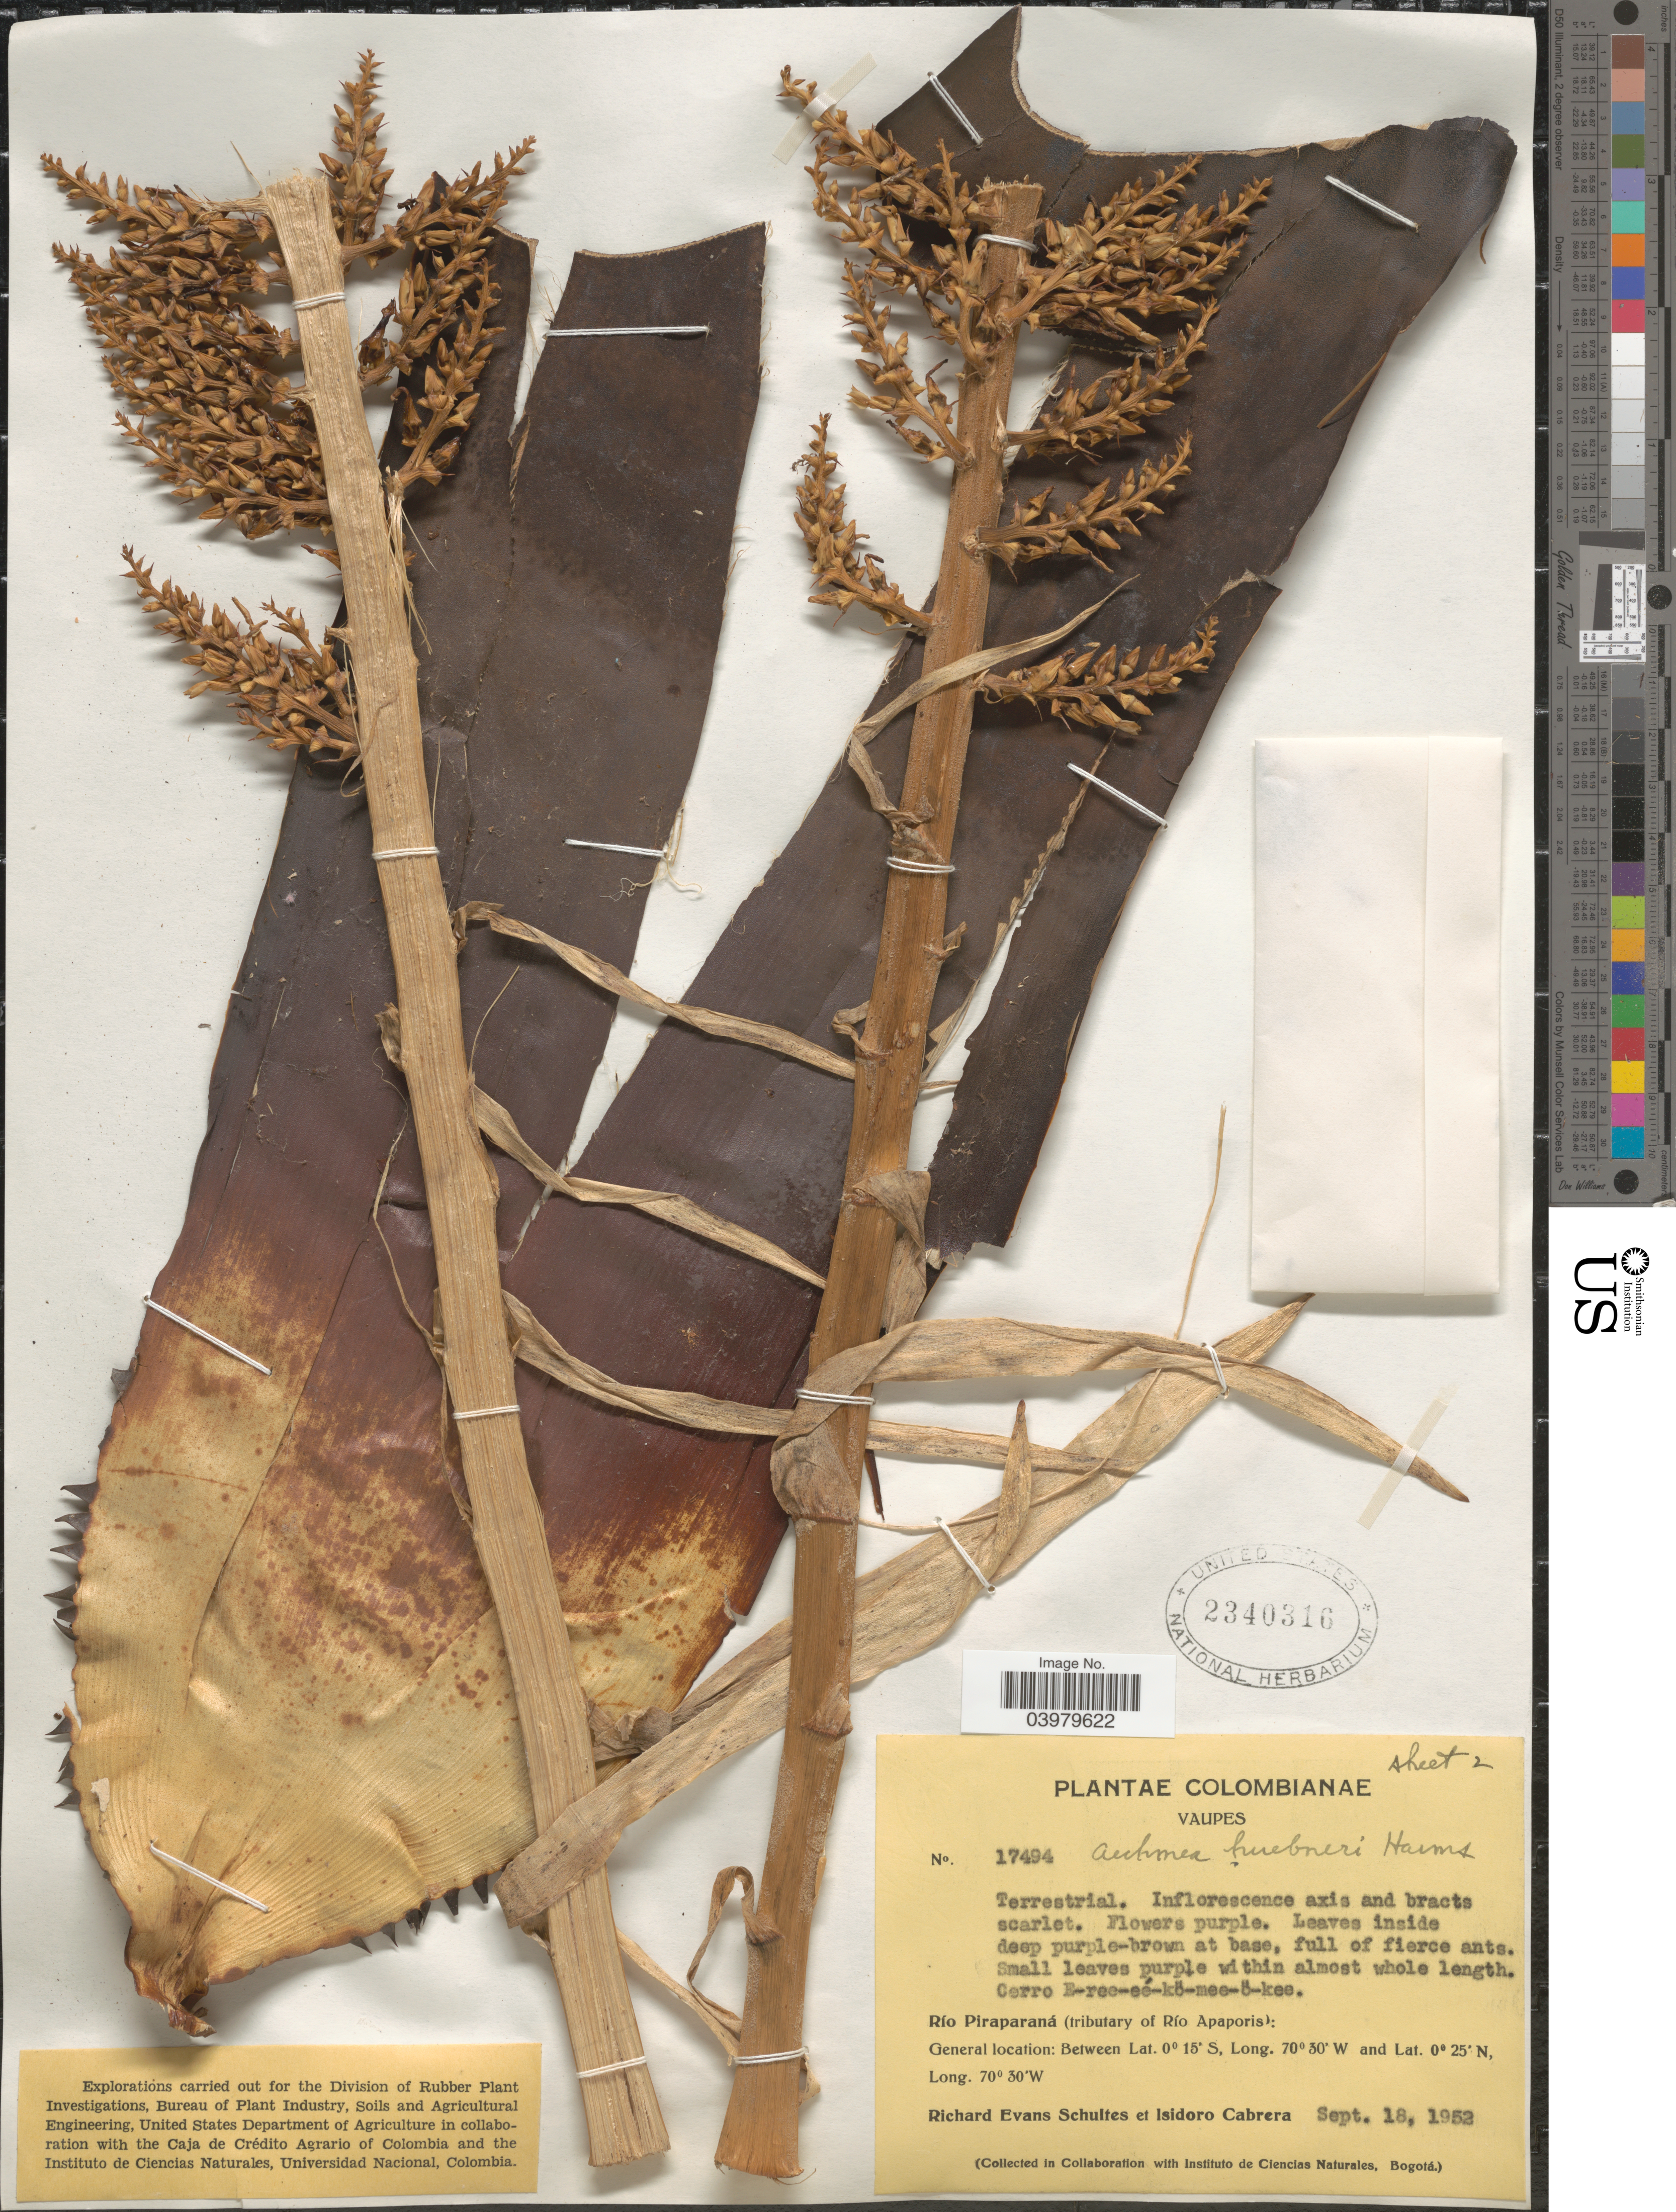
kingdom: Plantae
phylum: Tracheophyta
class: Liliopsida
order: Poales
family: Bromeliaceae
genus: Aechmea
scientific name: Aechmea huebneri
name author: Harms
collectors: R. E. Schultes & I. Cabrera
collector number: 17494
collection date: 1952-09-18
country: Colombia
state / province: Vaupés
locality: Río Piraparaná (tributary of Río Apaporis).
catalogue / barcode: US 2340316